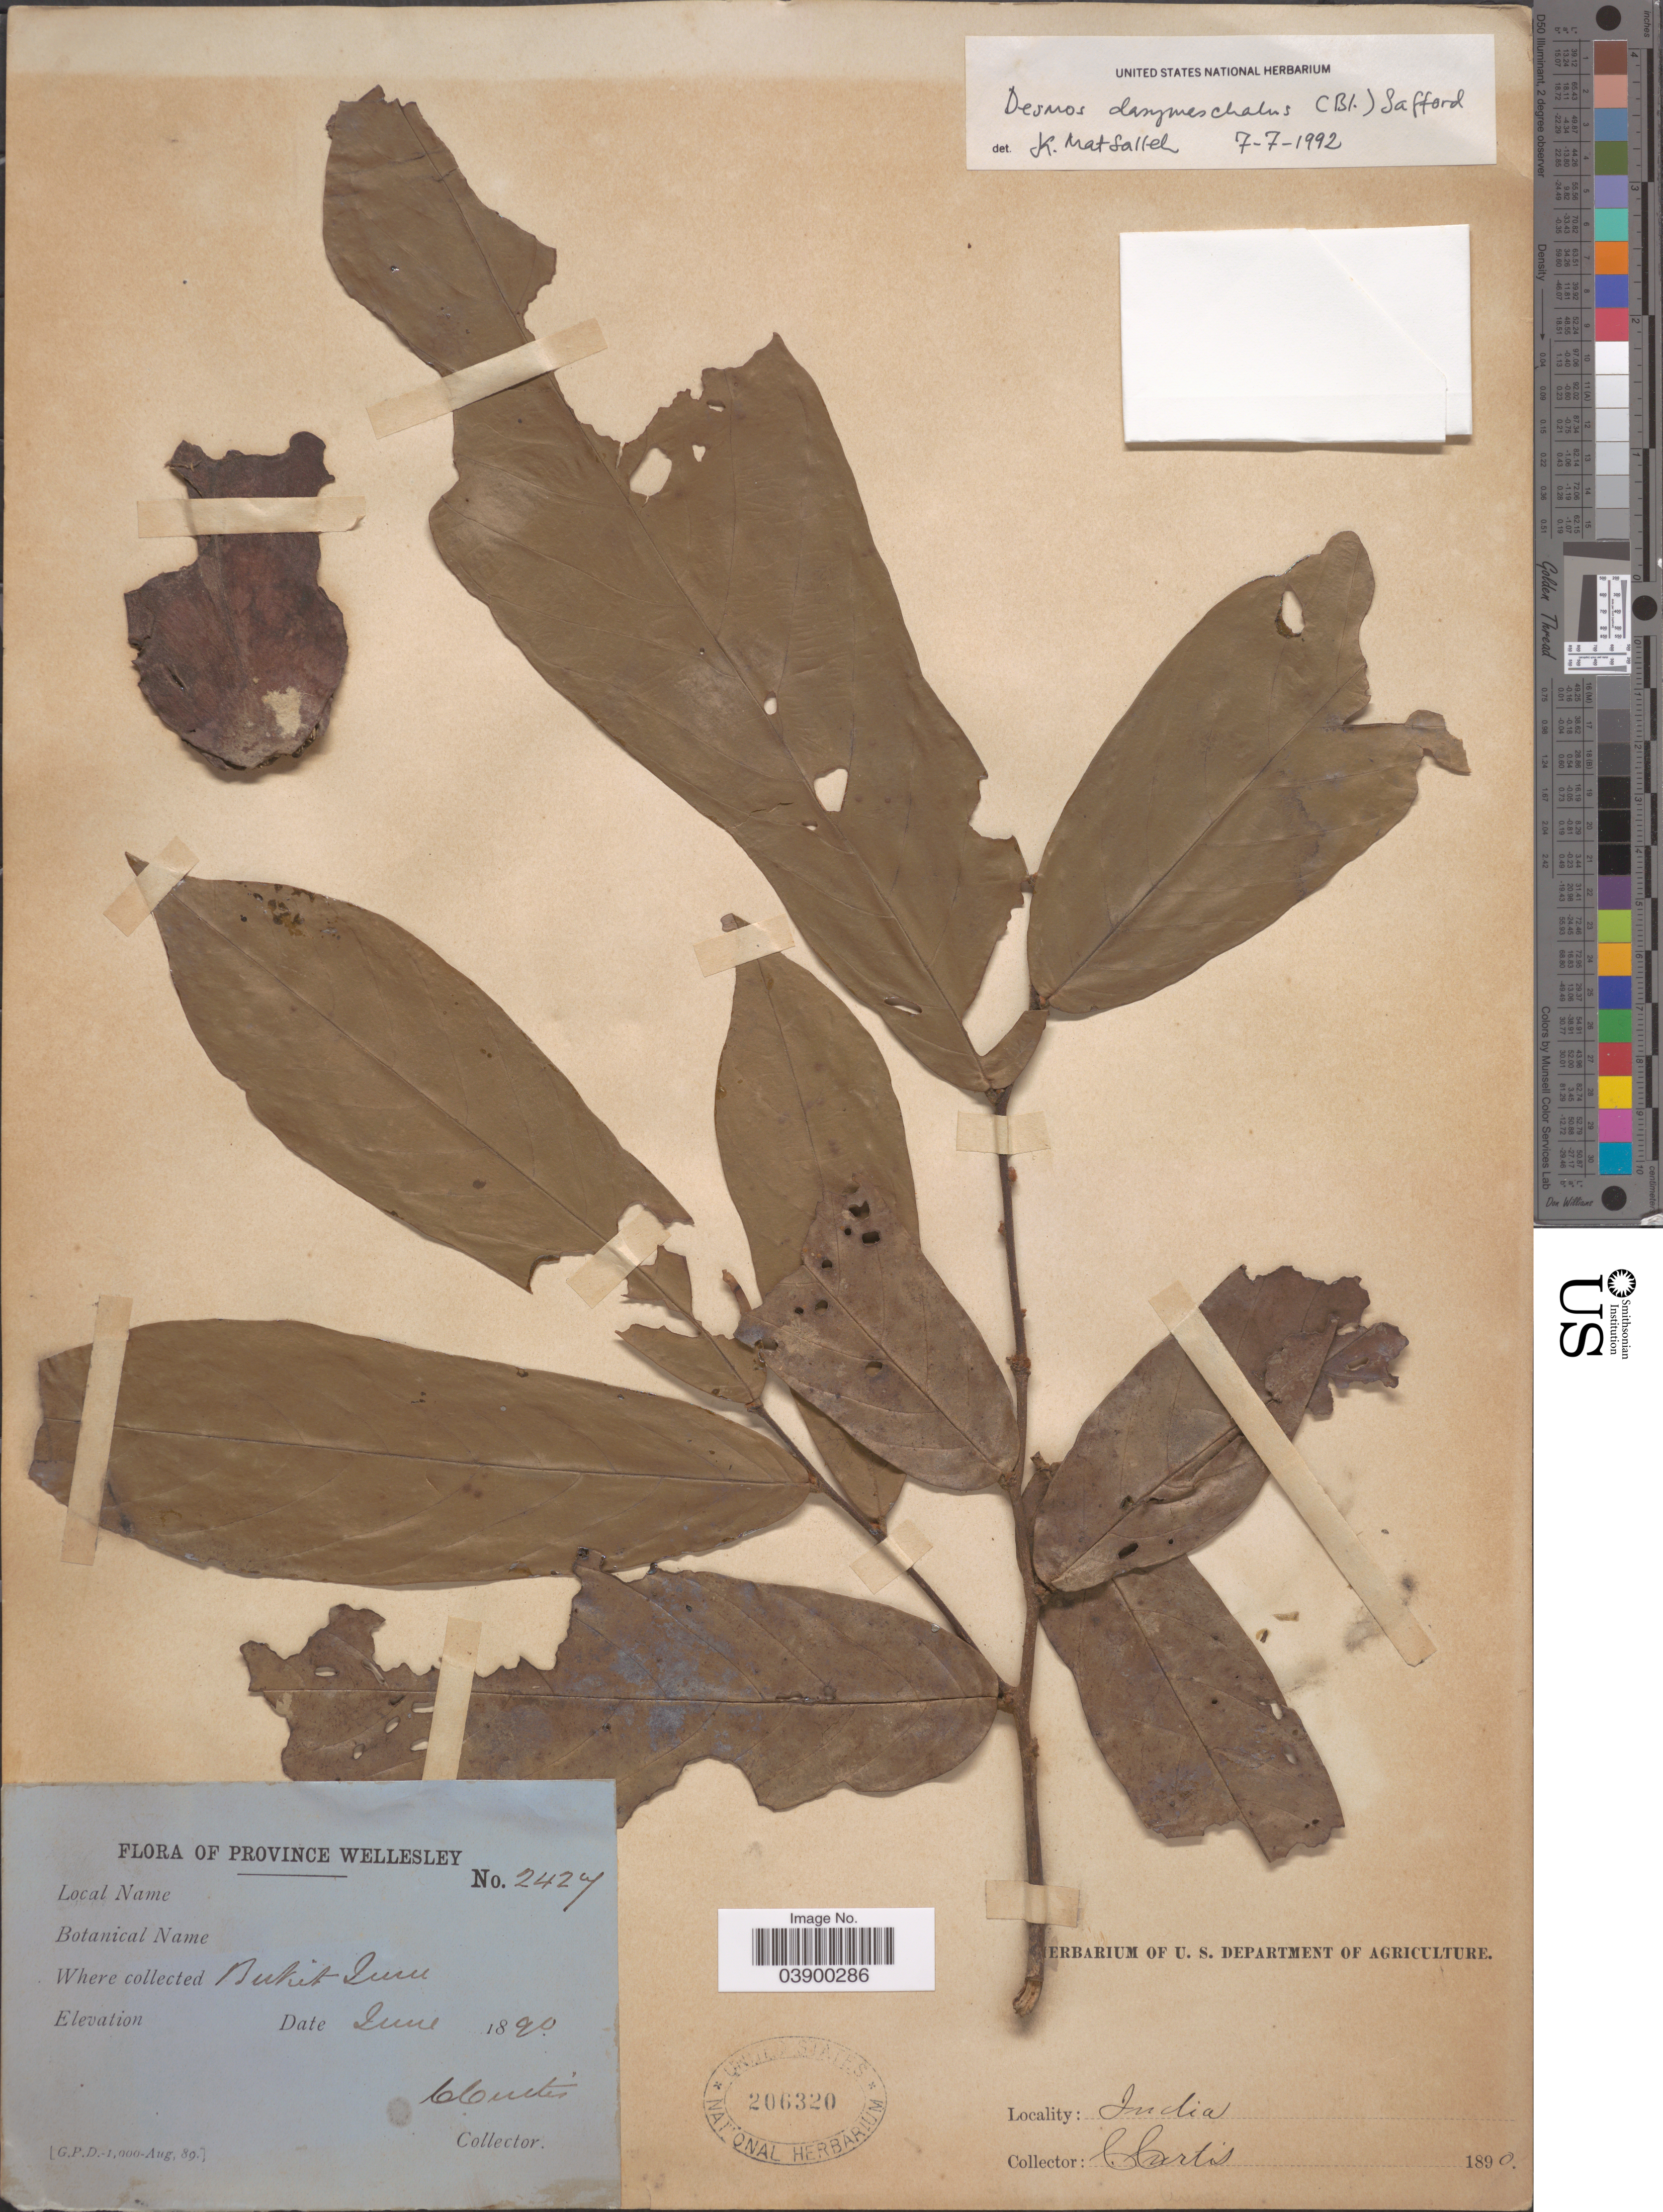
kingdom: Plantae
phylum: Tracheophyta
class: Magnoliopsida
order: Magnoliales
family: Annonaceae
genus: Desmos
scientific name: Desmos dasymaschalus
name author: (Blume) Saff.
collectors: C. Curtis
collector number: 2427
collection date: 1890-06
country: Malaysia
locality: Province Wellesley. Bukit Tum [interpreted].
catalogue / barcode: US 206320